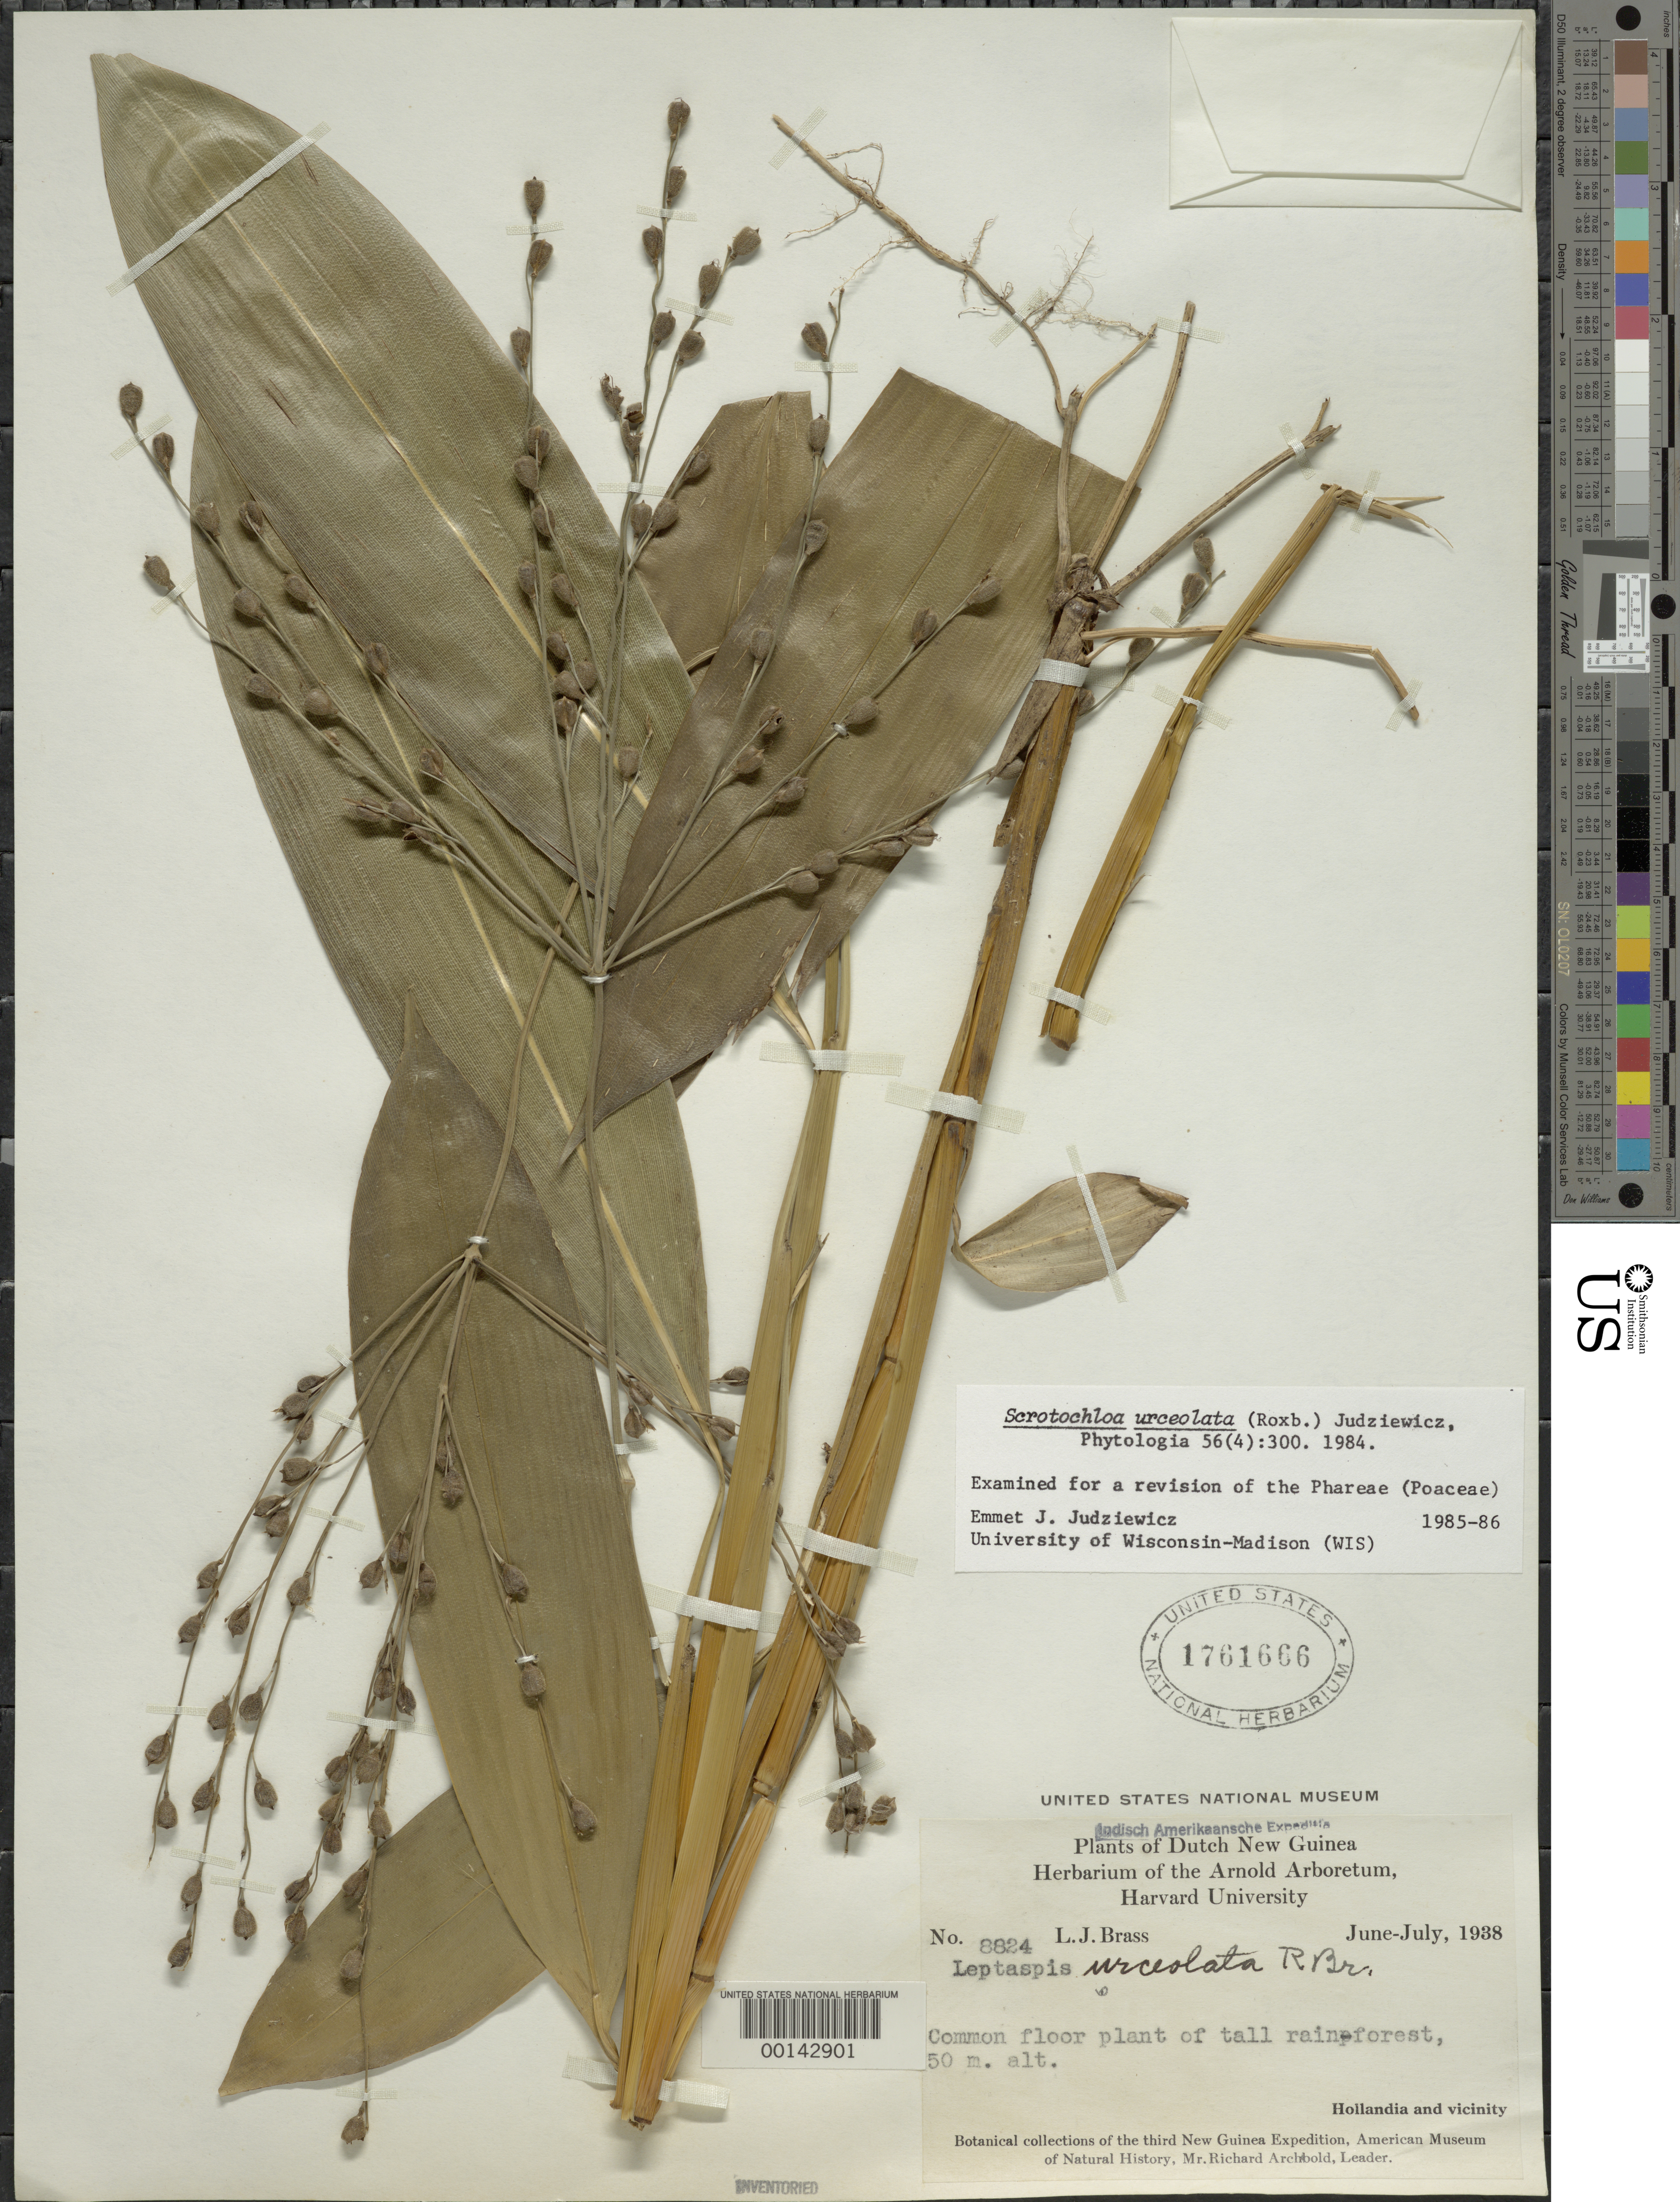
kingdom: Plantae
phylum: Tracheophyta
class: Liliopsida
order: Poales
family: Poaceae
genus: Scrotochloa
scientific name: Scrotochloa urceolata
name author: (Roxb.) Judz.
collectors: L. J. Brass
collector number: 8824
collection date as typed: Jun 1938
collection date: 1938-06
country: Indonesia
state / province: Papua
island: New Guinea Island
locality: Hollandia. Irian Jaya.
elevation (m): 50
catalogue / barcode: US 1761666